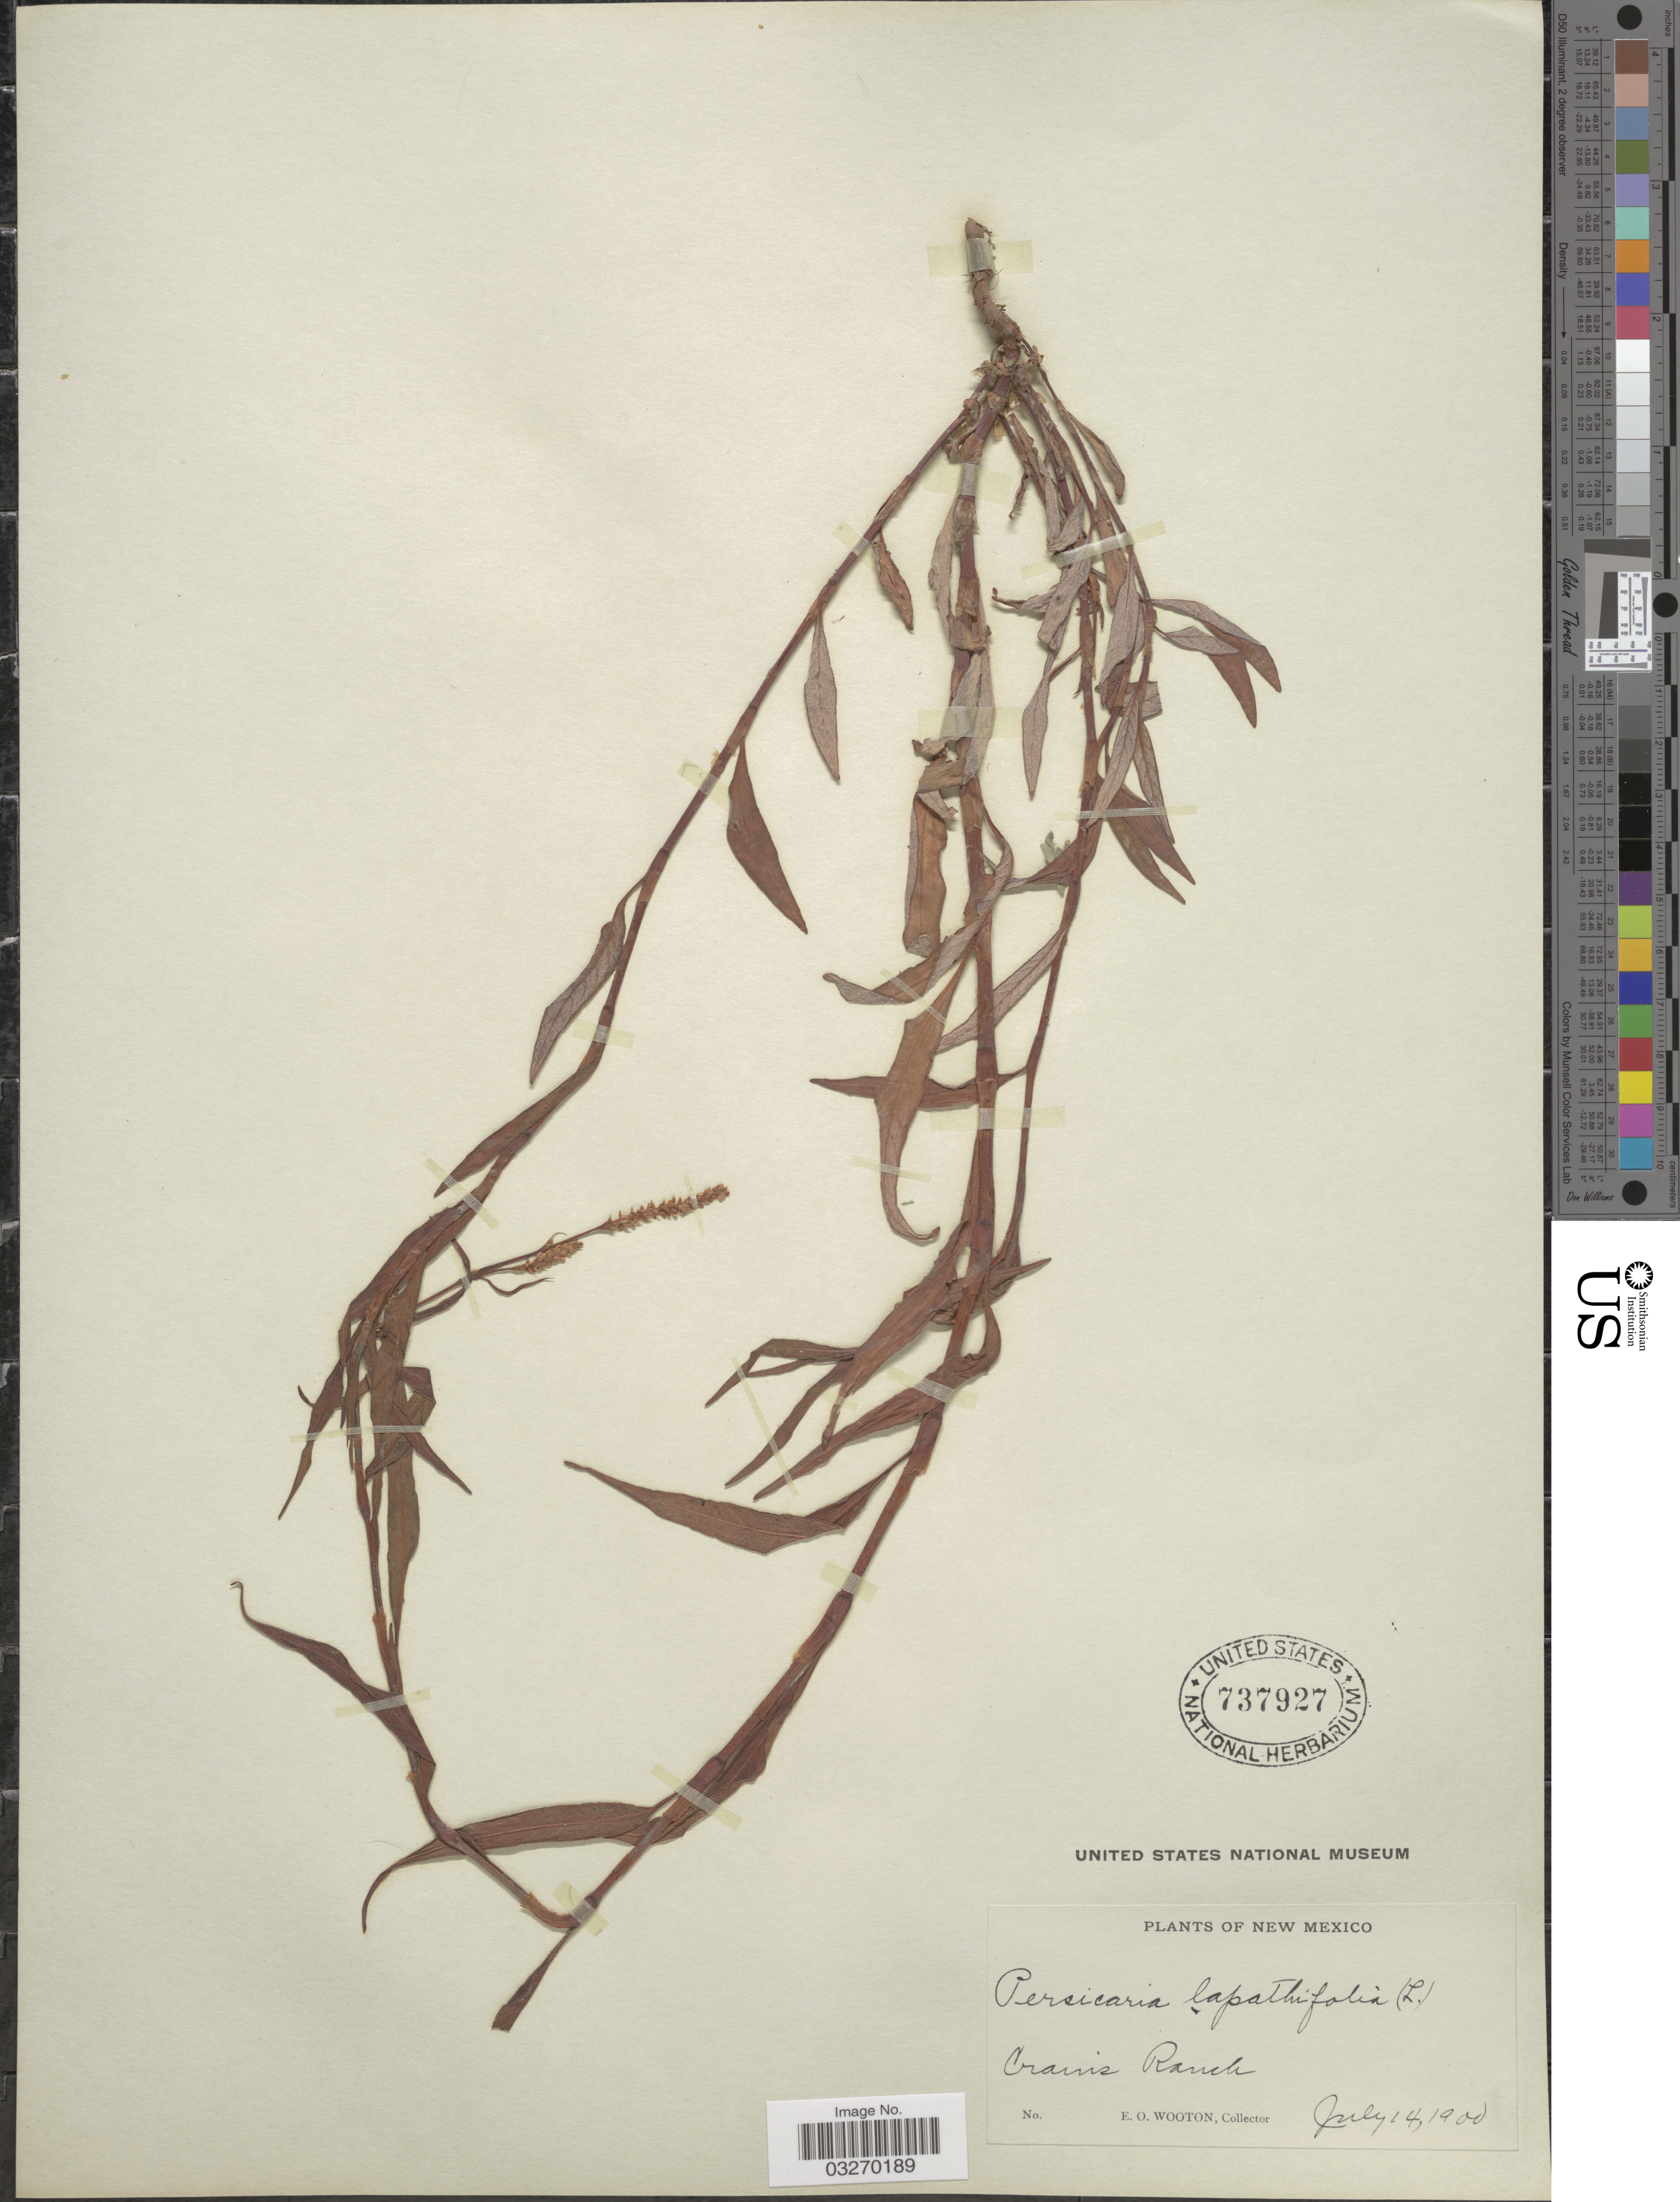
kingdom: Plantae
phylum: Tracheophyta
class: Magnoliopsida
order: Caryophyllales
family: Polygonaceae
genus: Persicaria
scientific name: Persicaria lapathifolia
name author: (L.) Delarbre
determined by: Atha, D. E.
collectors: E. O. Wooton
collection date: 1900-07-14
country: United States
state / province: New Mexico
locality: Crains Ranch.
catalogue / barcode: US 737927